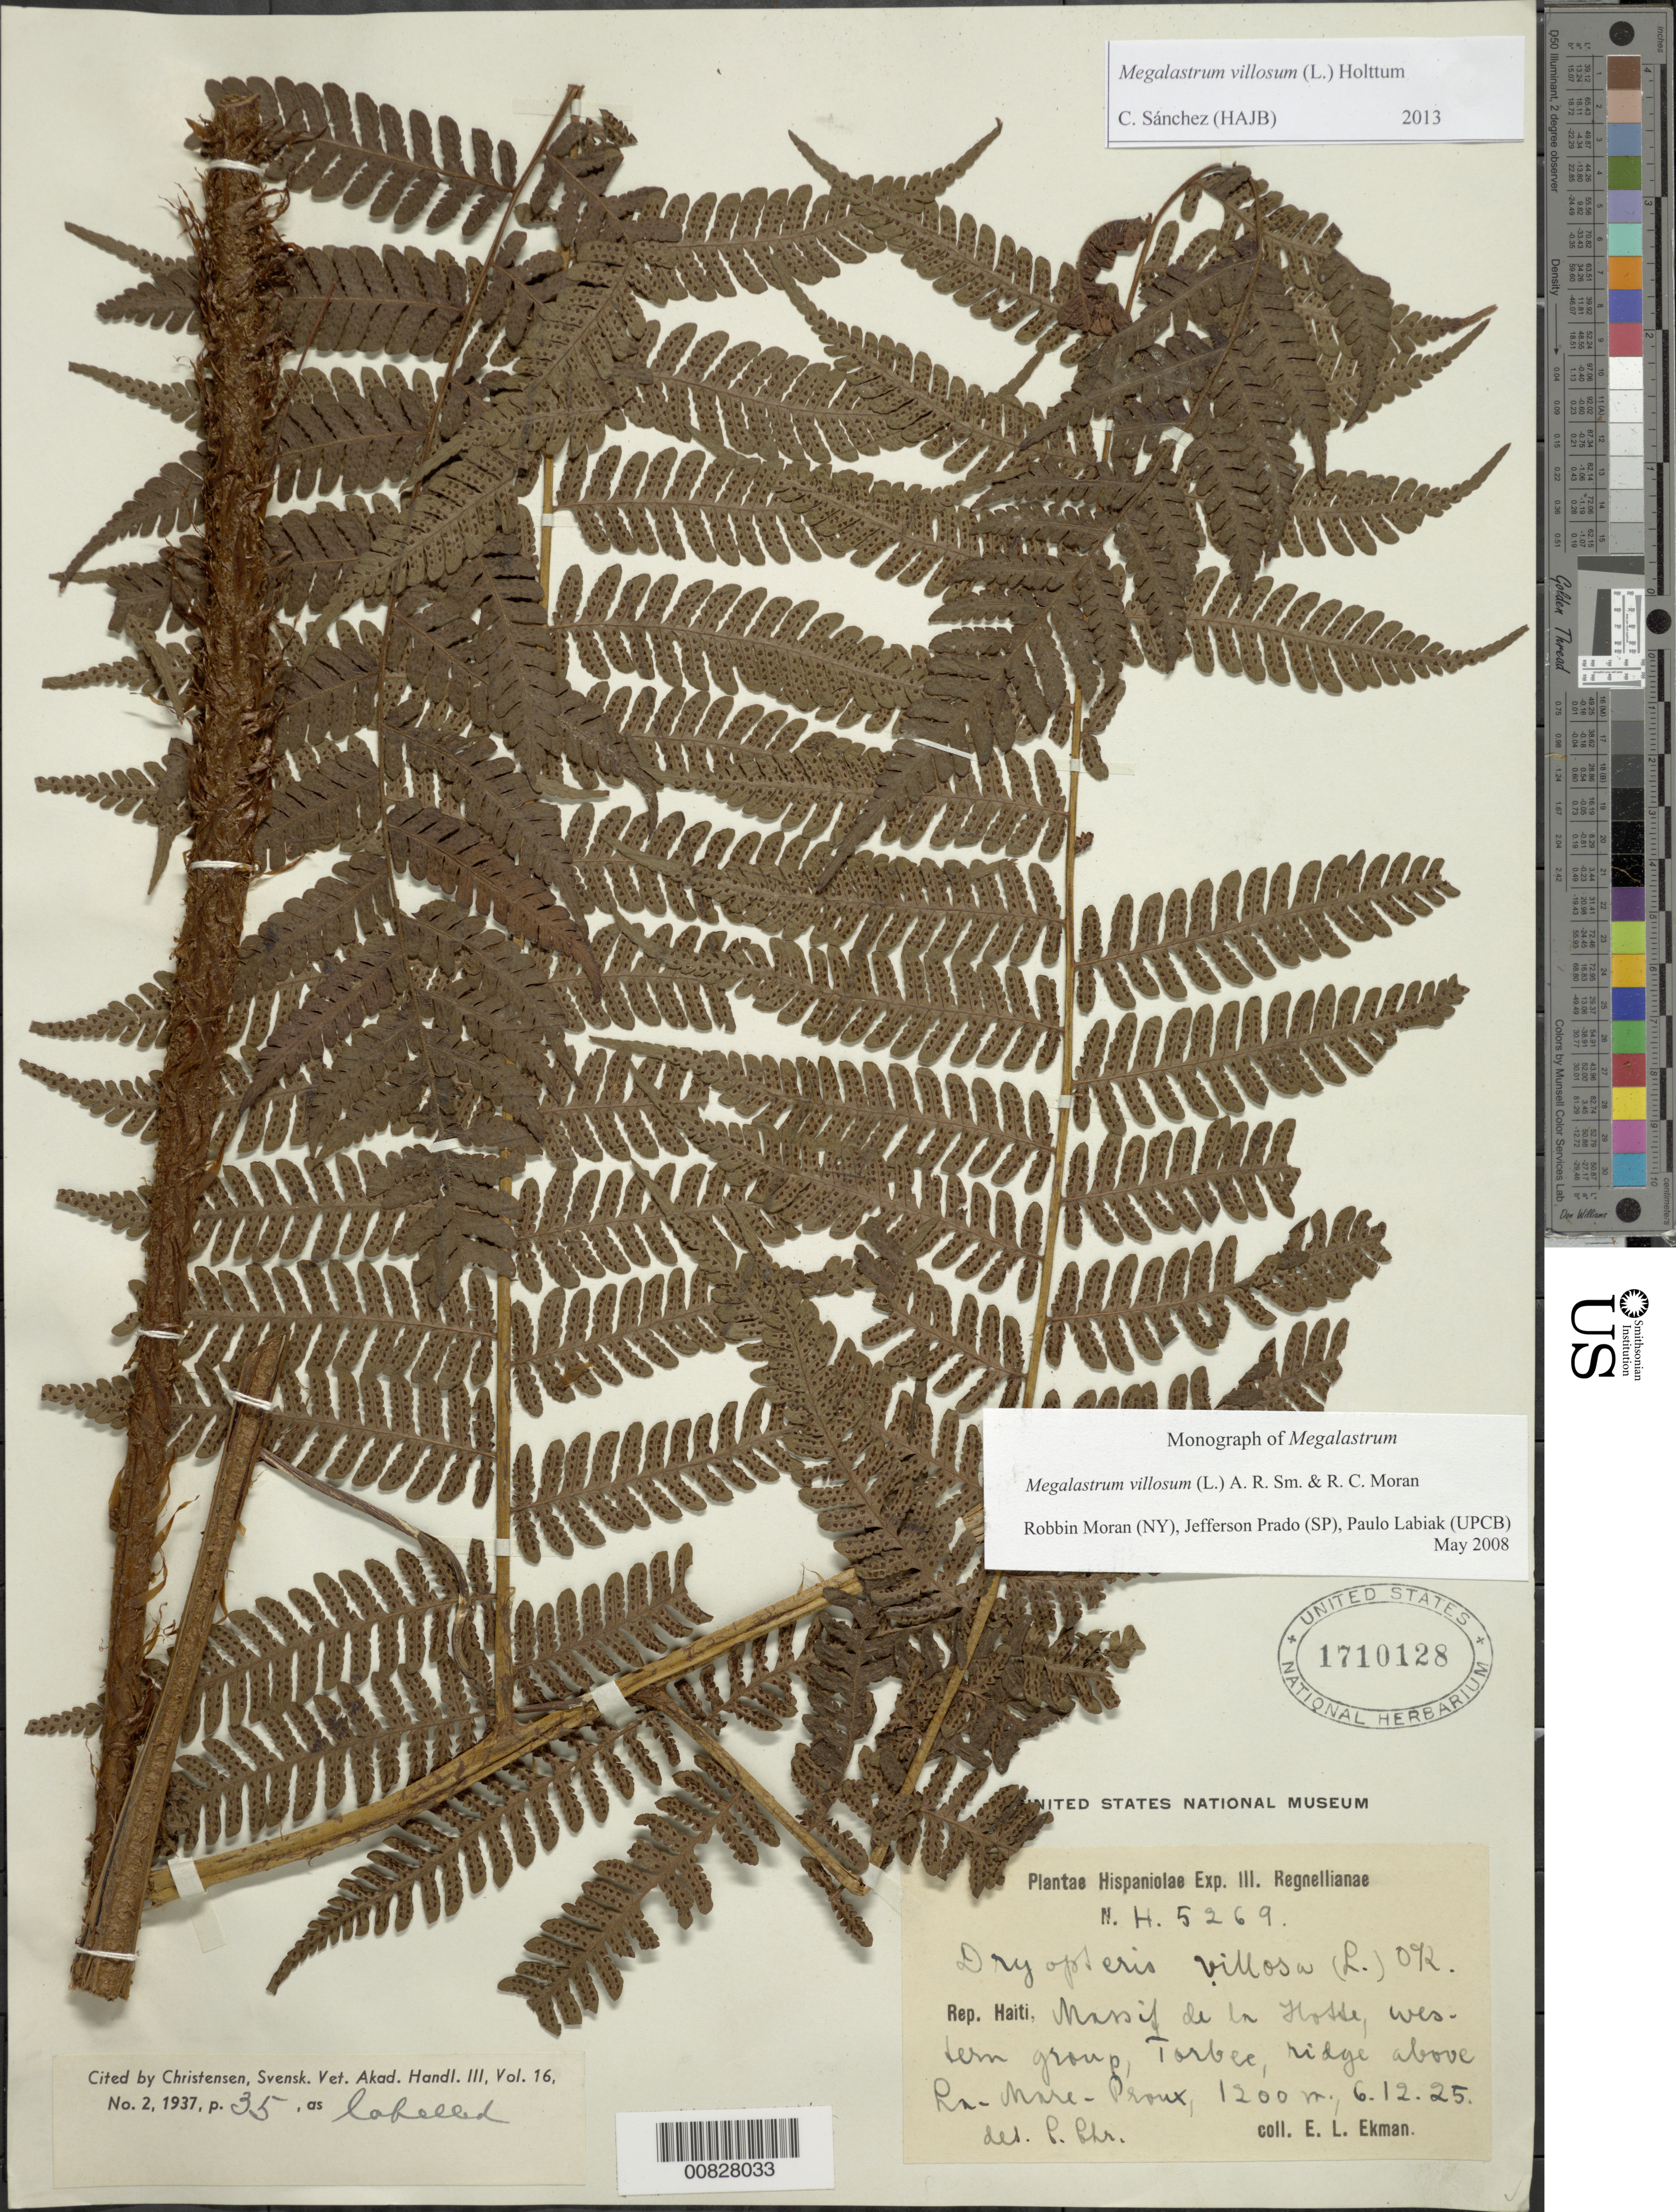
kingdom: Plantae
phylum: Tracheophyta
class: Polypodiopsida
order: Polypodiales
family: Dryopteridaceae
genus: Megalastrum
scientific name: Megalastrum villosum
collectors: E. L. Ekman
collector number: H 5269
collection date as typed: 06 Dec 1925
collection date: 1925-12-06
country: Haiti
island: Hispaniola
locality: Massif de la Hotte, western group, Torbec, above la mare Proux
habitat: ridge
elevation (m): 1200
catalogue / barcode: US 1710128